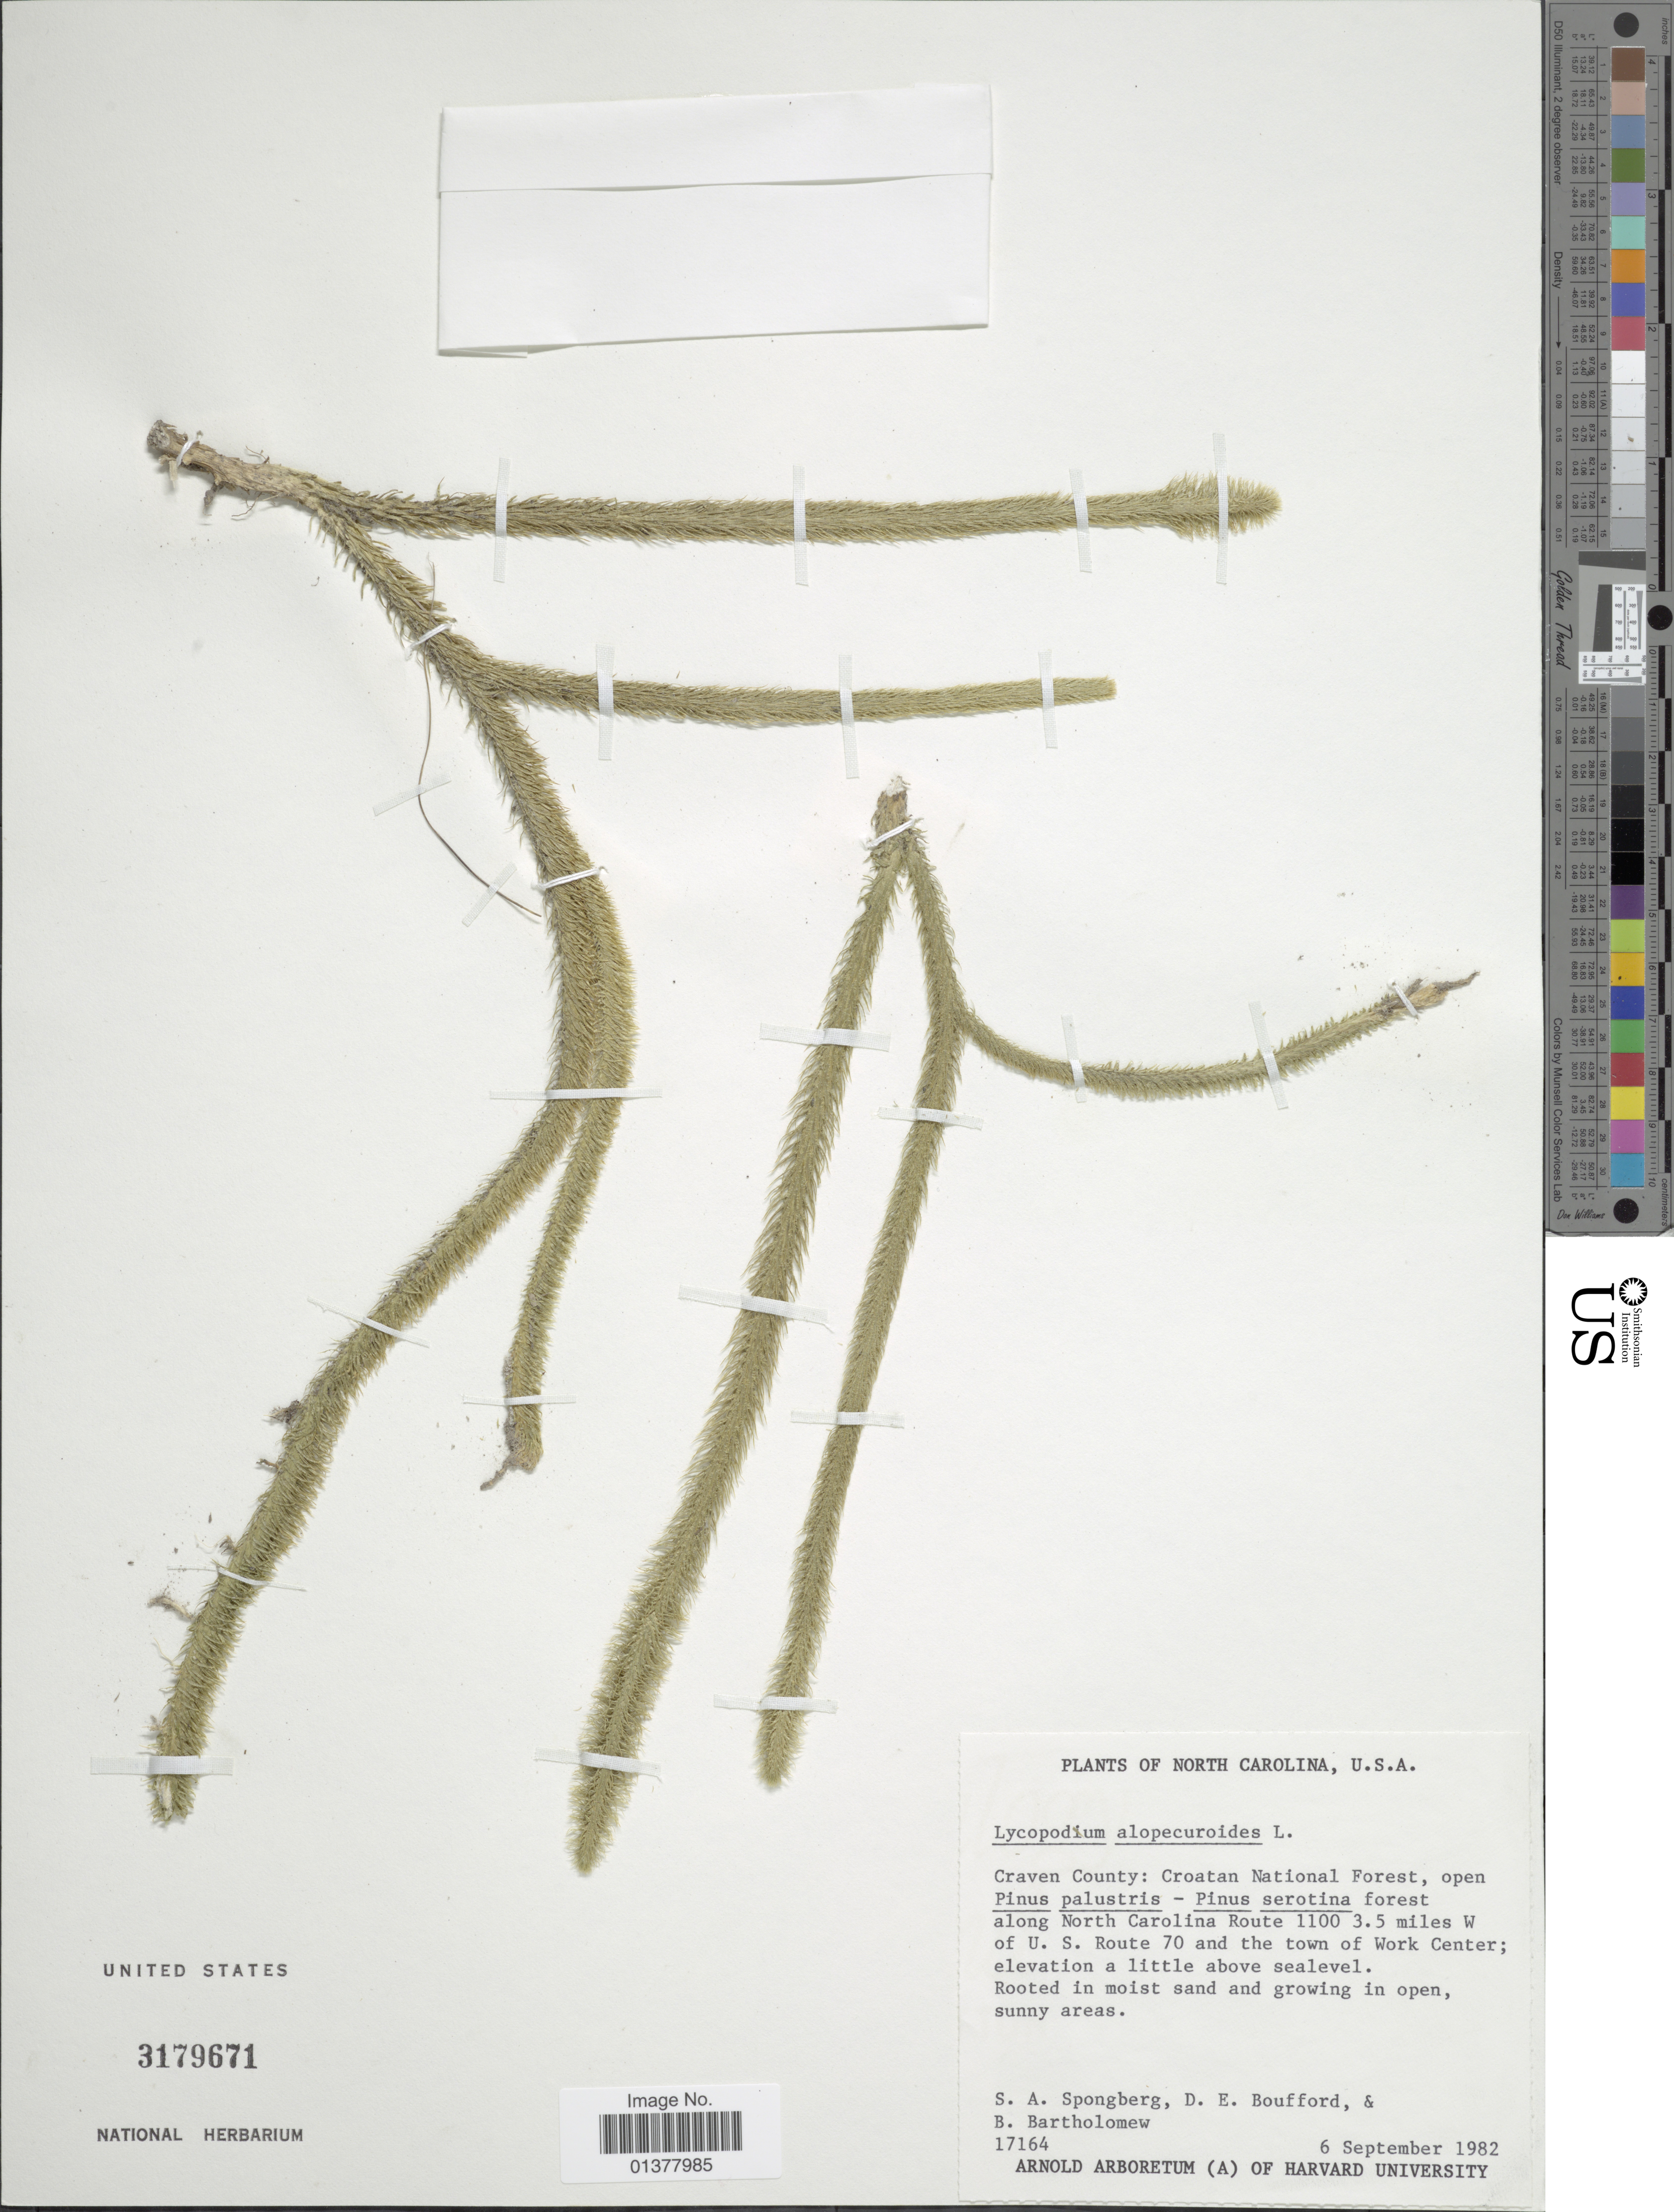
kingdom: Plantae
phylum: Tracheophyta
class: Lycopodiopsida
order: Lycopodiales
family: Lycopodiaceae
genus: Lycopodiella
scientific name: Lycopodiella alopecuroides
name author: (L.) Cranfill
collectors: S. A.Spongberg, D. E. Boufford & B. Bartholomew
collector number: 17164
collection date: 1982-09-06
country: United States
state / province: North Carolina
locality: Craven county: Croatan National Forest, along North Carolina Route 1100 3.5 miles W of U.S. Route 70 and the town of Work Center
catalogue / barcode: US 3179671